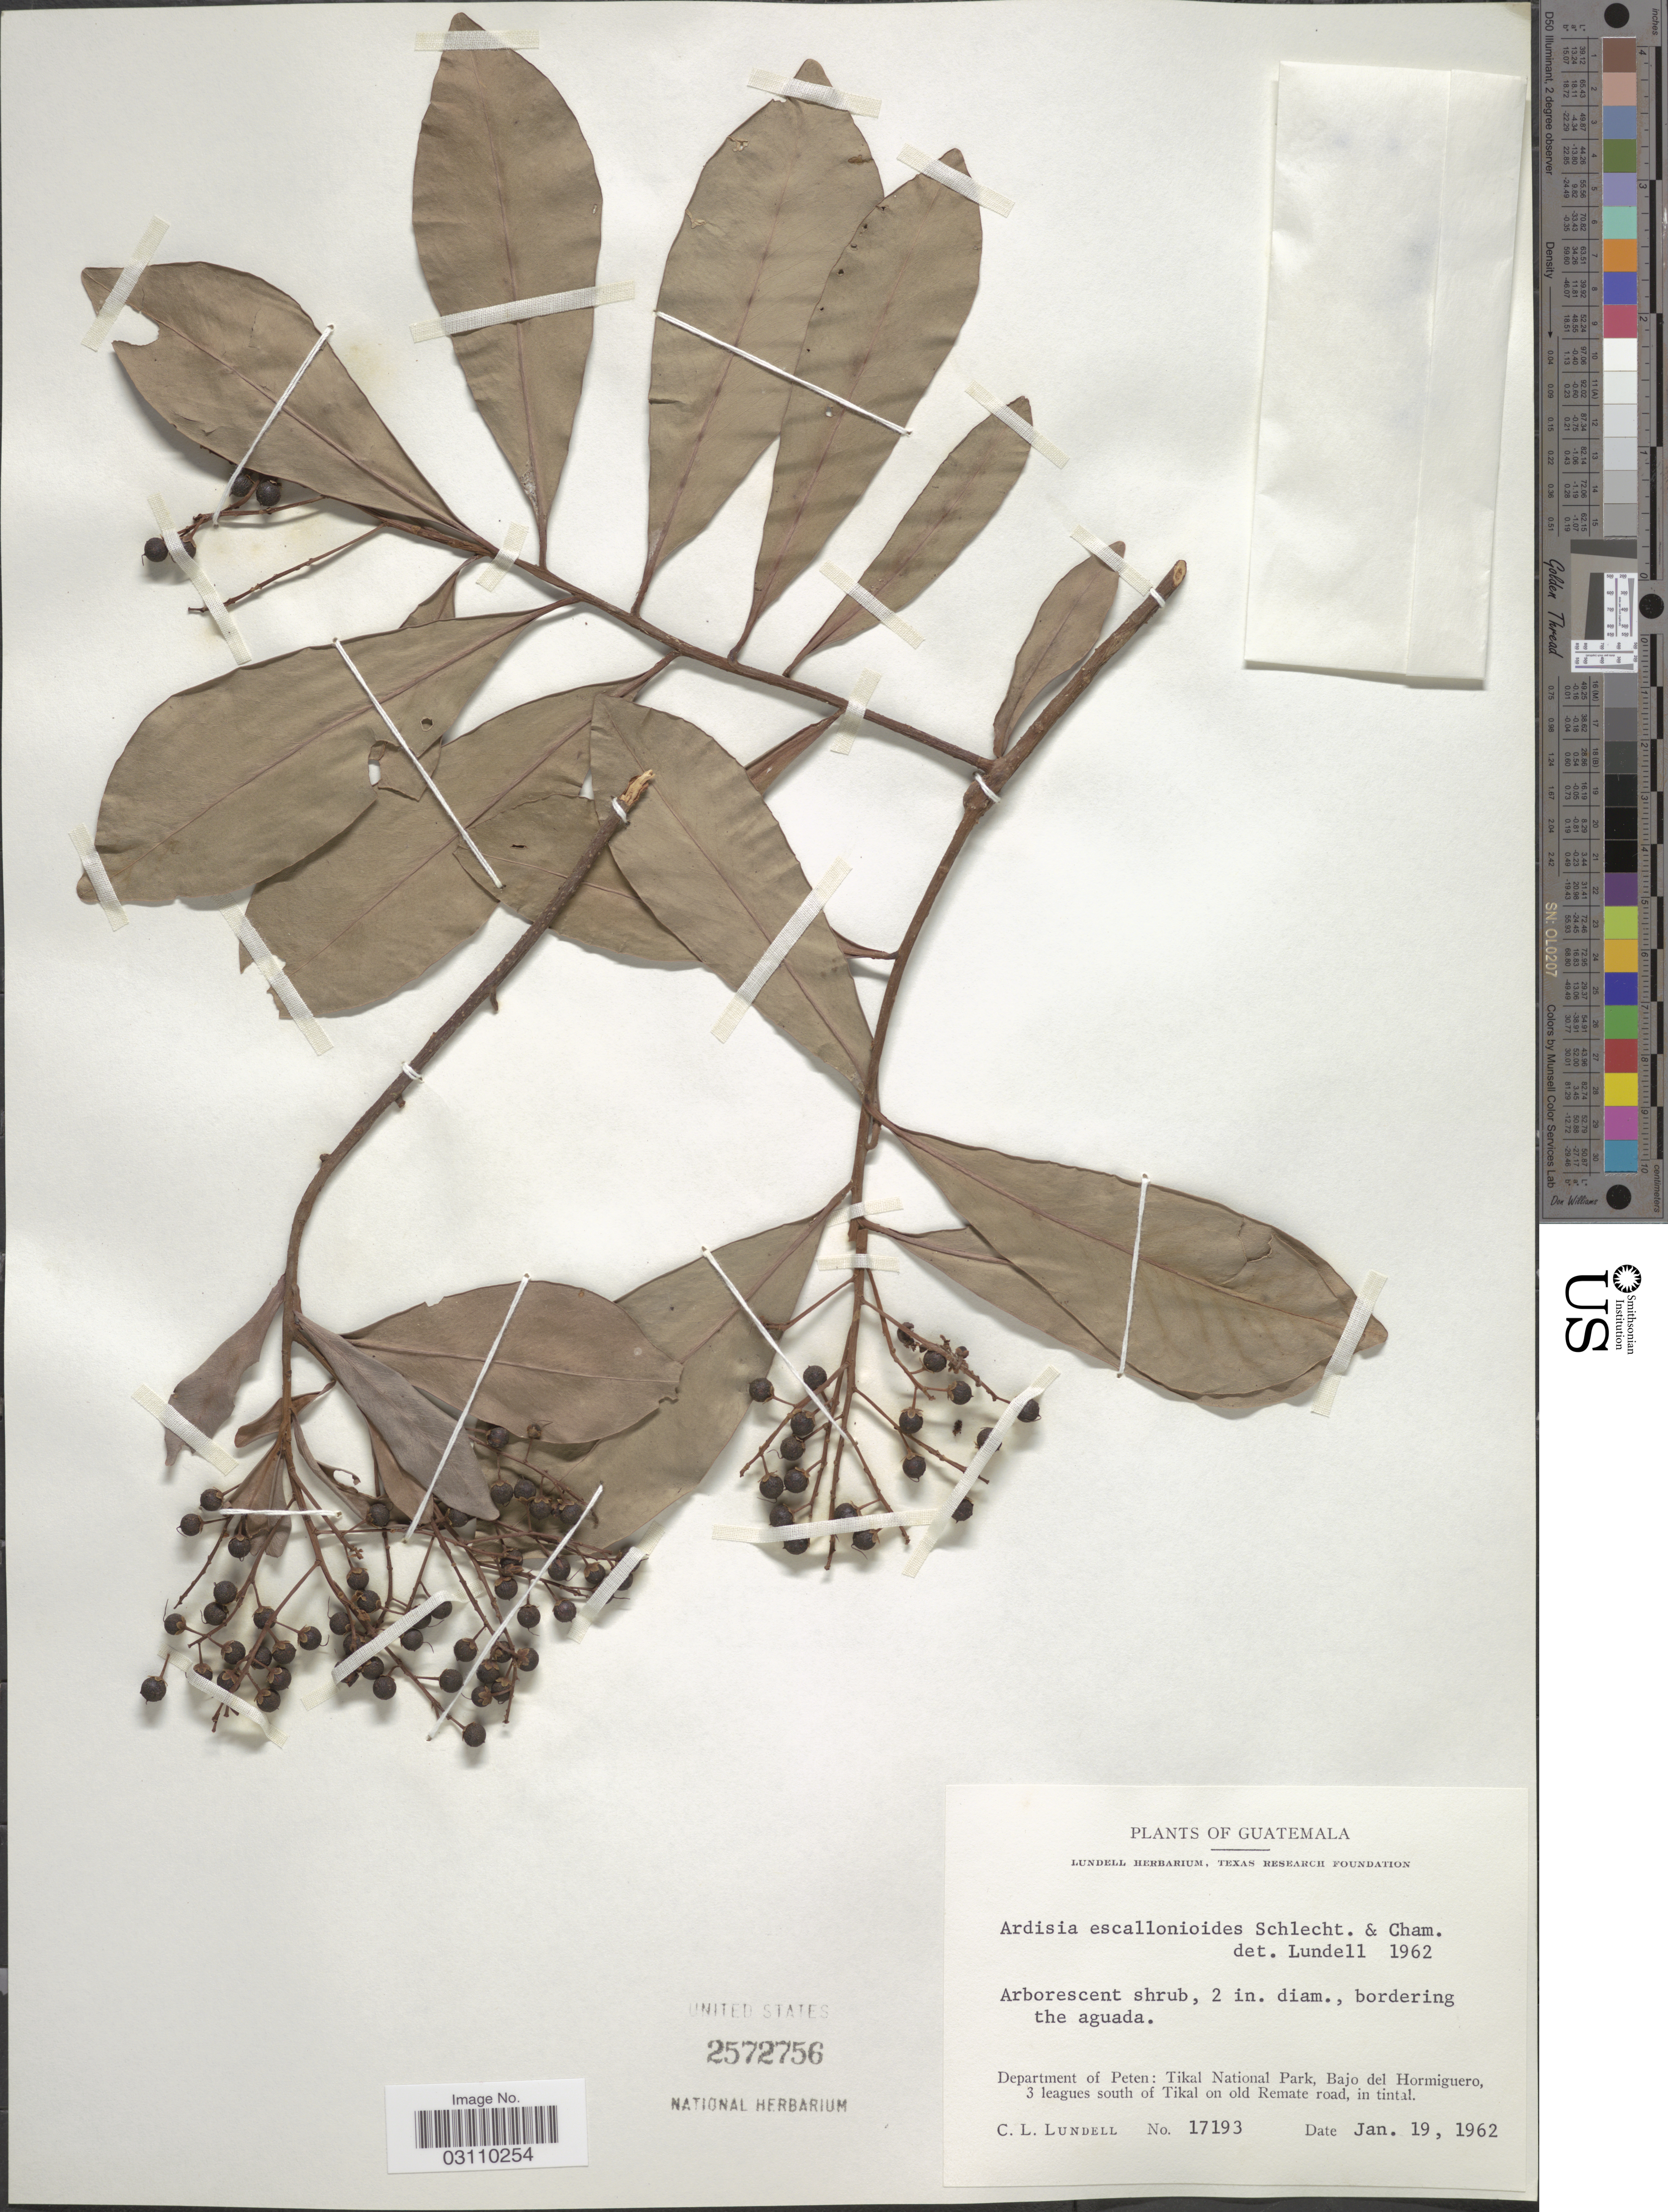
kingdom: Plantae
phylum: Tracheophyta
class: Magnoliopsida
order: Ericales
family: Primulaceae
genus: Ardisia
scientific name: Ardisia escallonioides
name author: Schltdl. & Cham.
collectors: C. L. Lundell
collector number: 17193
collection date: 1962-01-19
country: Guatemala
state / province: El Petén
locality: Department of Peten: Tikal National Park, Bajo del Hormiguero, 3 leagues south of Tikal on old Remate road, in tintal.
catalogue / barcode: US 2572756